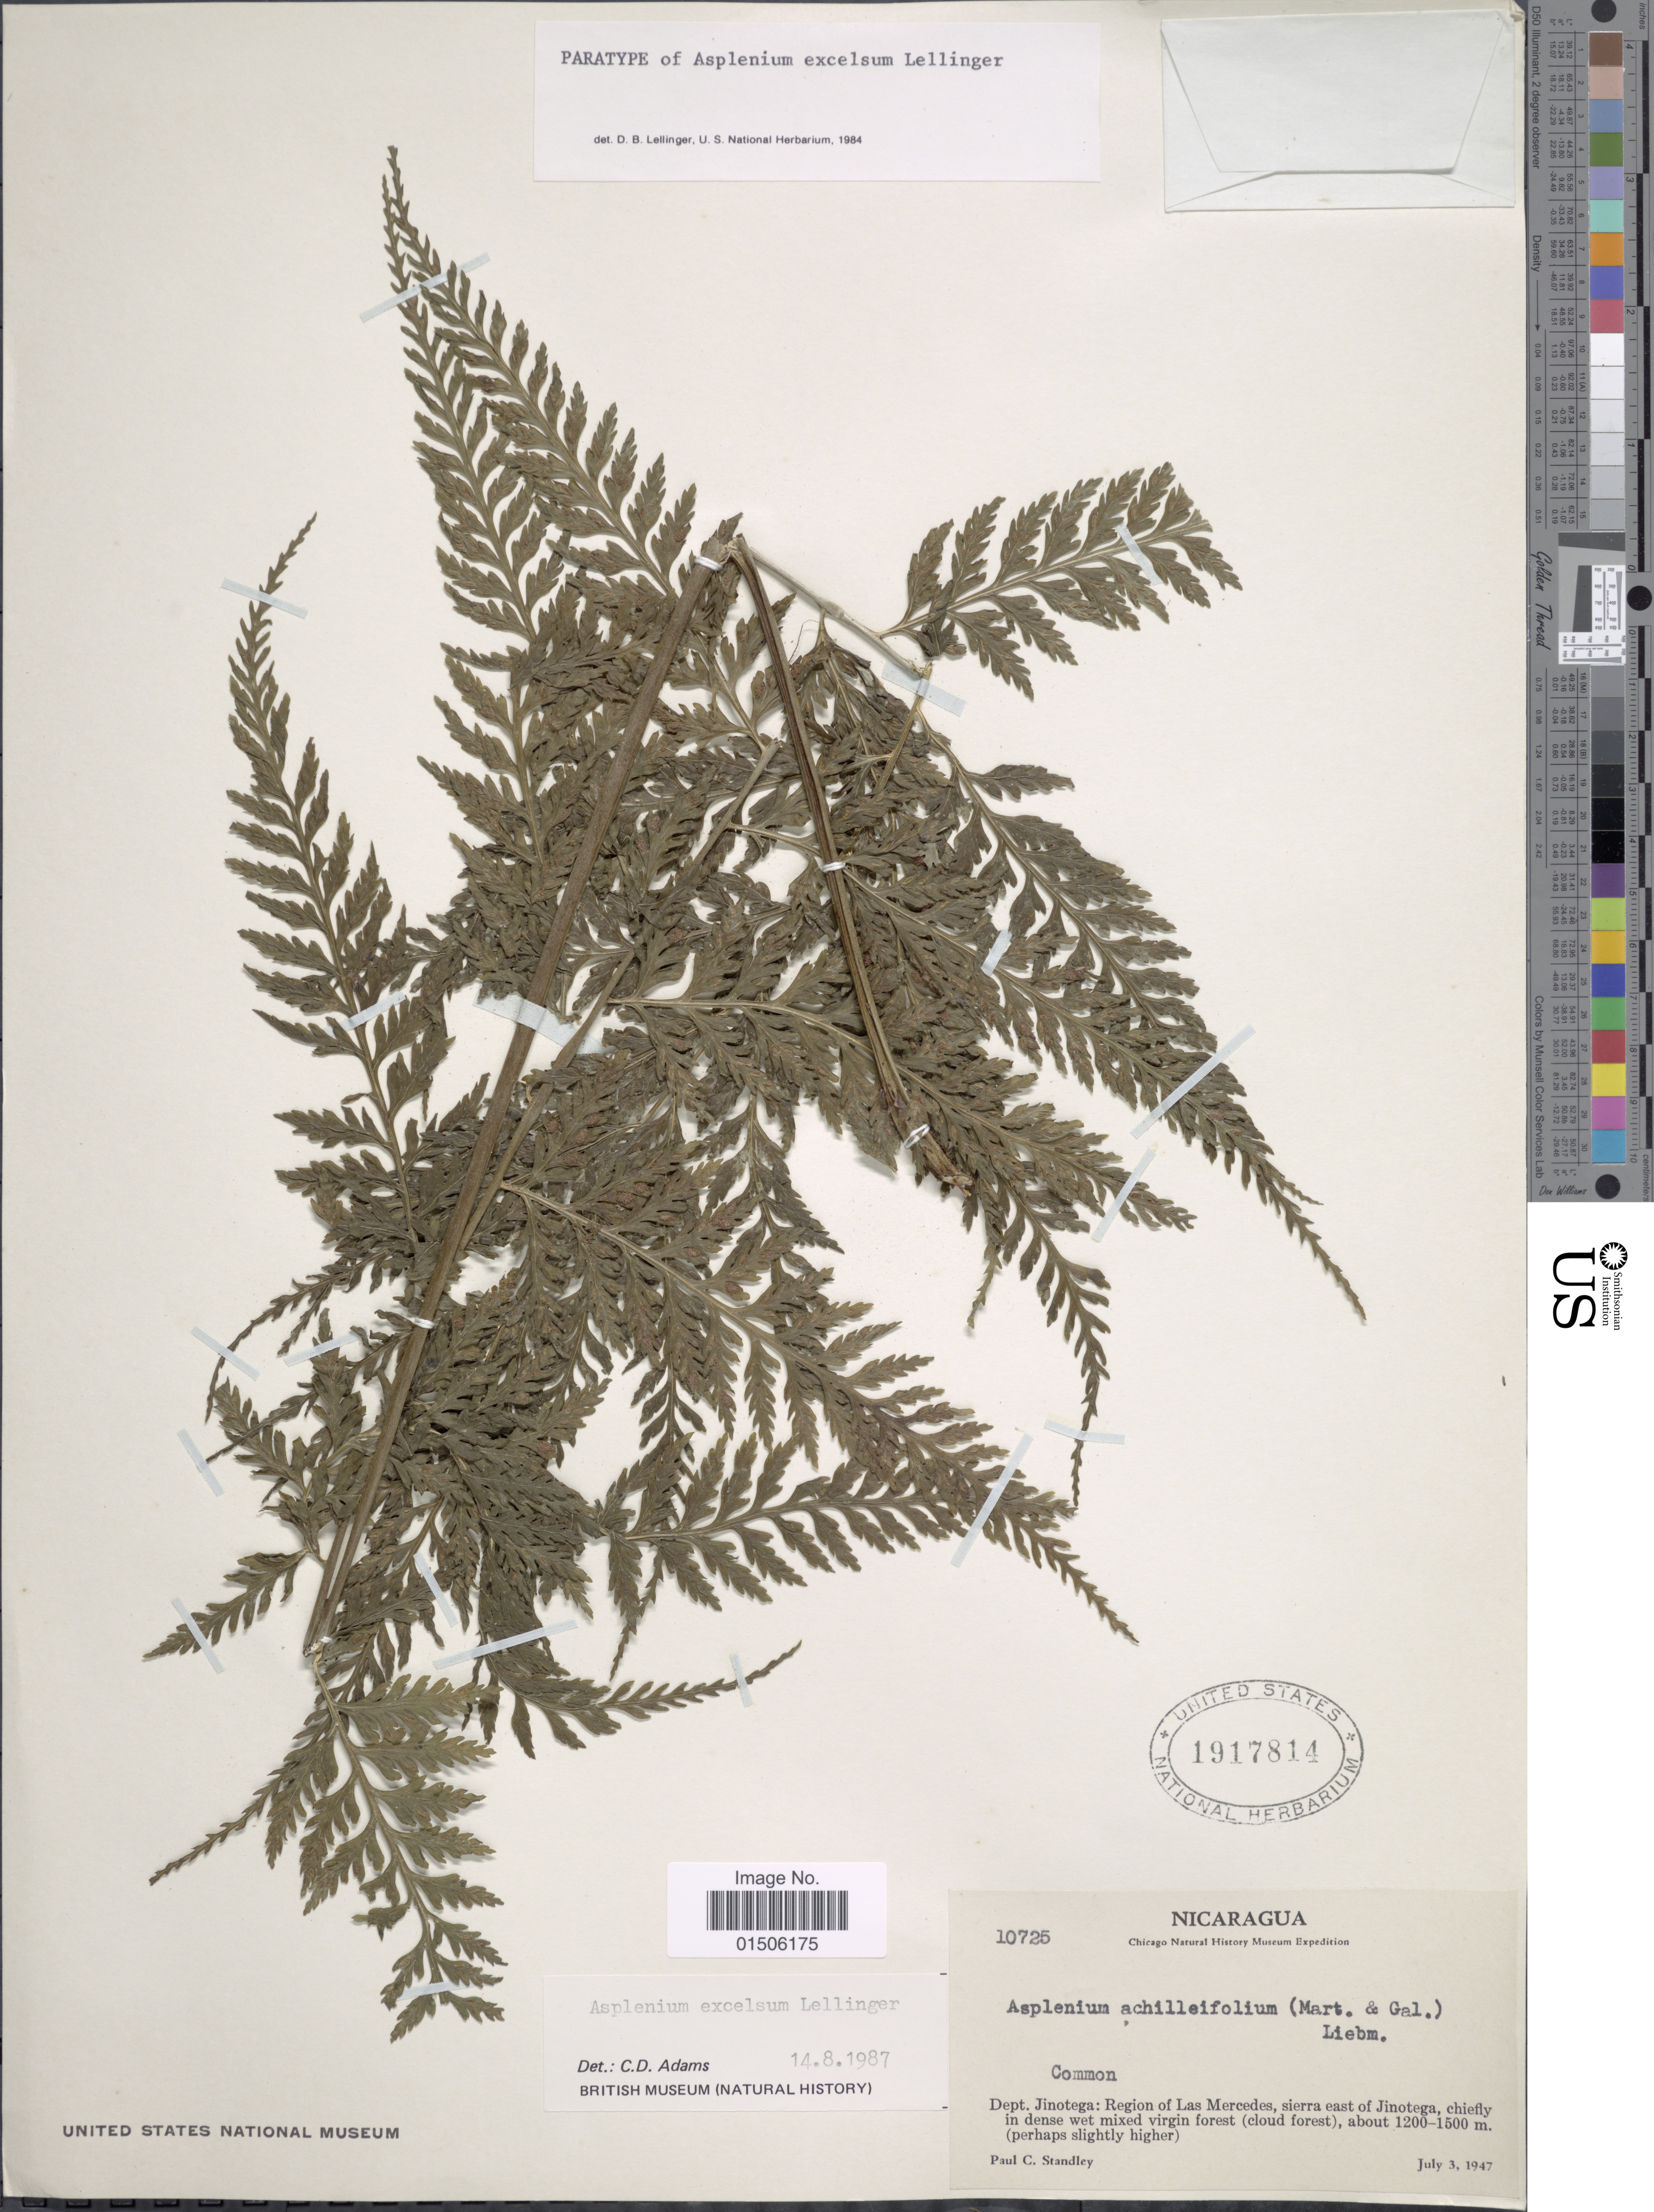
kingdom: Plantae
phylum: Tracheophyta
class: Polypodiopsida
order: Polypodiales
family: Aspleniaceae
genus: Asplenium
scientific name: Asplenium excelsum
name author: Lellinger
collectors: P. C. Standley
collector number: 10725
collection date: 1947-07-03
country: Nicaragua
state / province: Jinotega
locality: Dept. Jinotega: Region of Las Mercedes, sierra east of Jinotega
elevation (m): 1200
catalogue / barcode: US 1917814